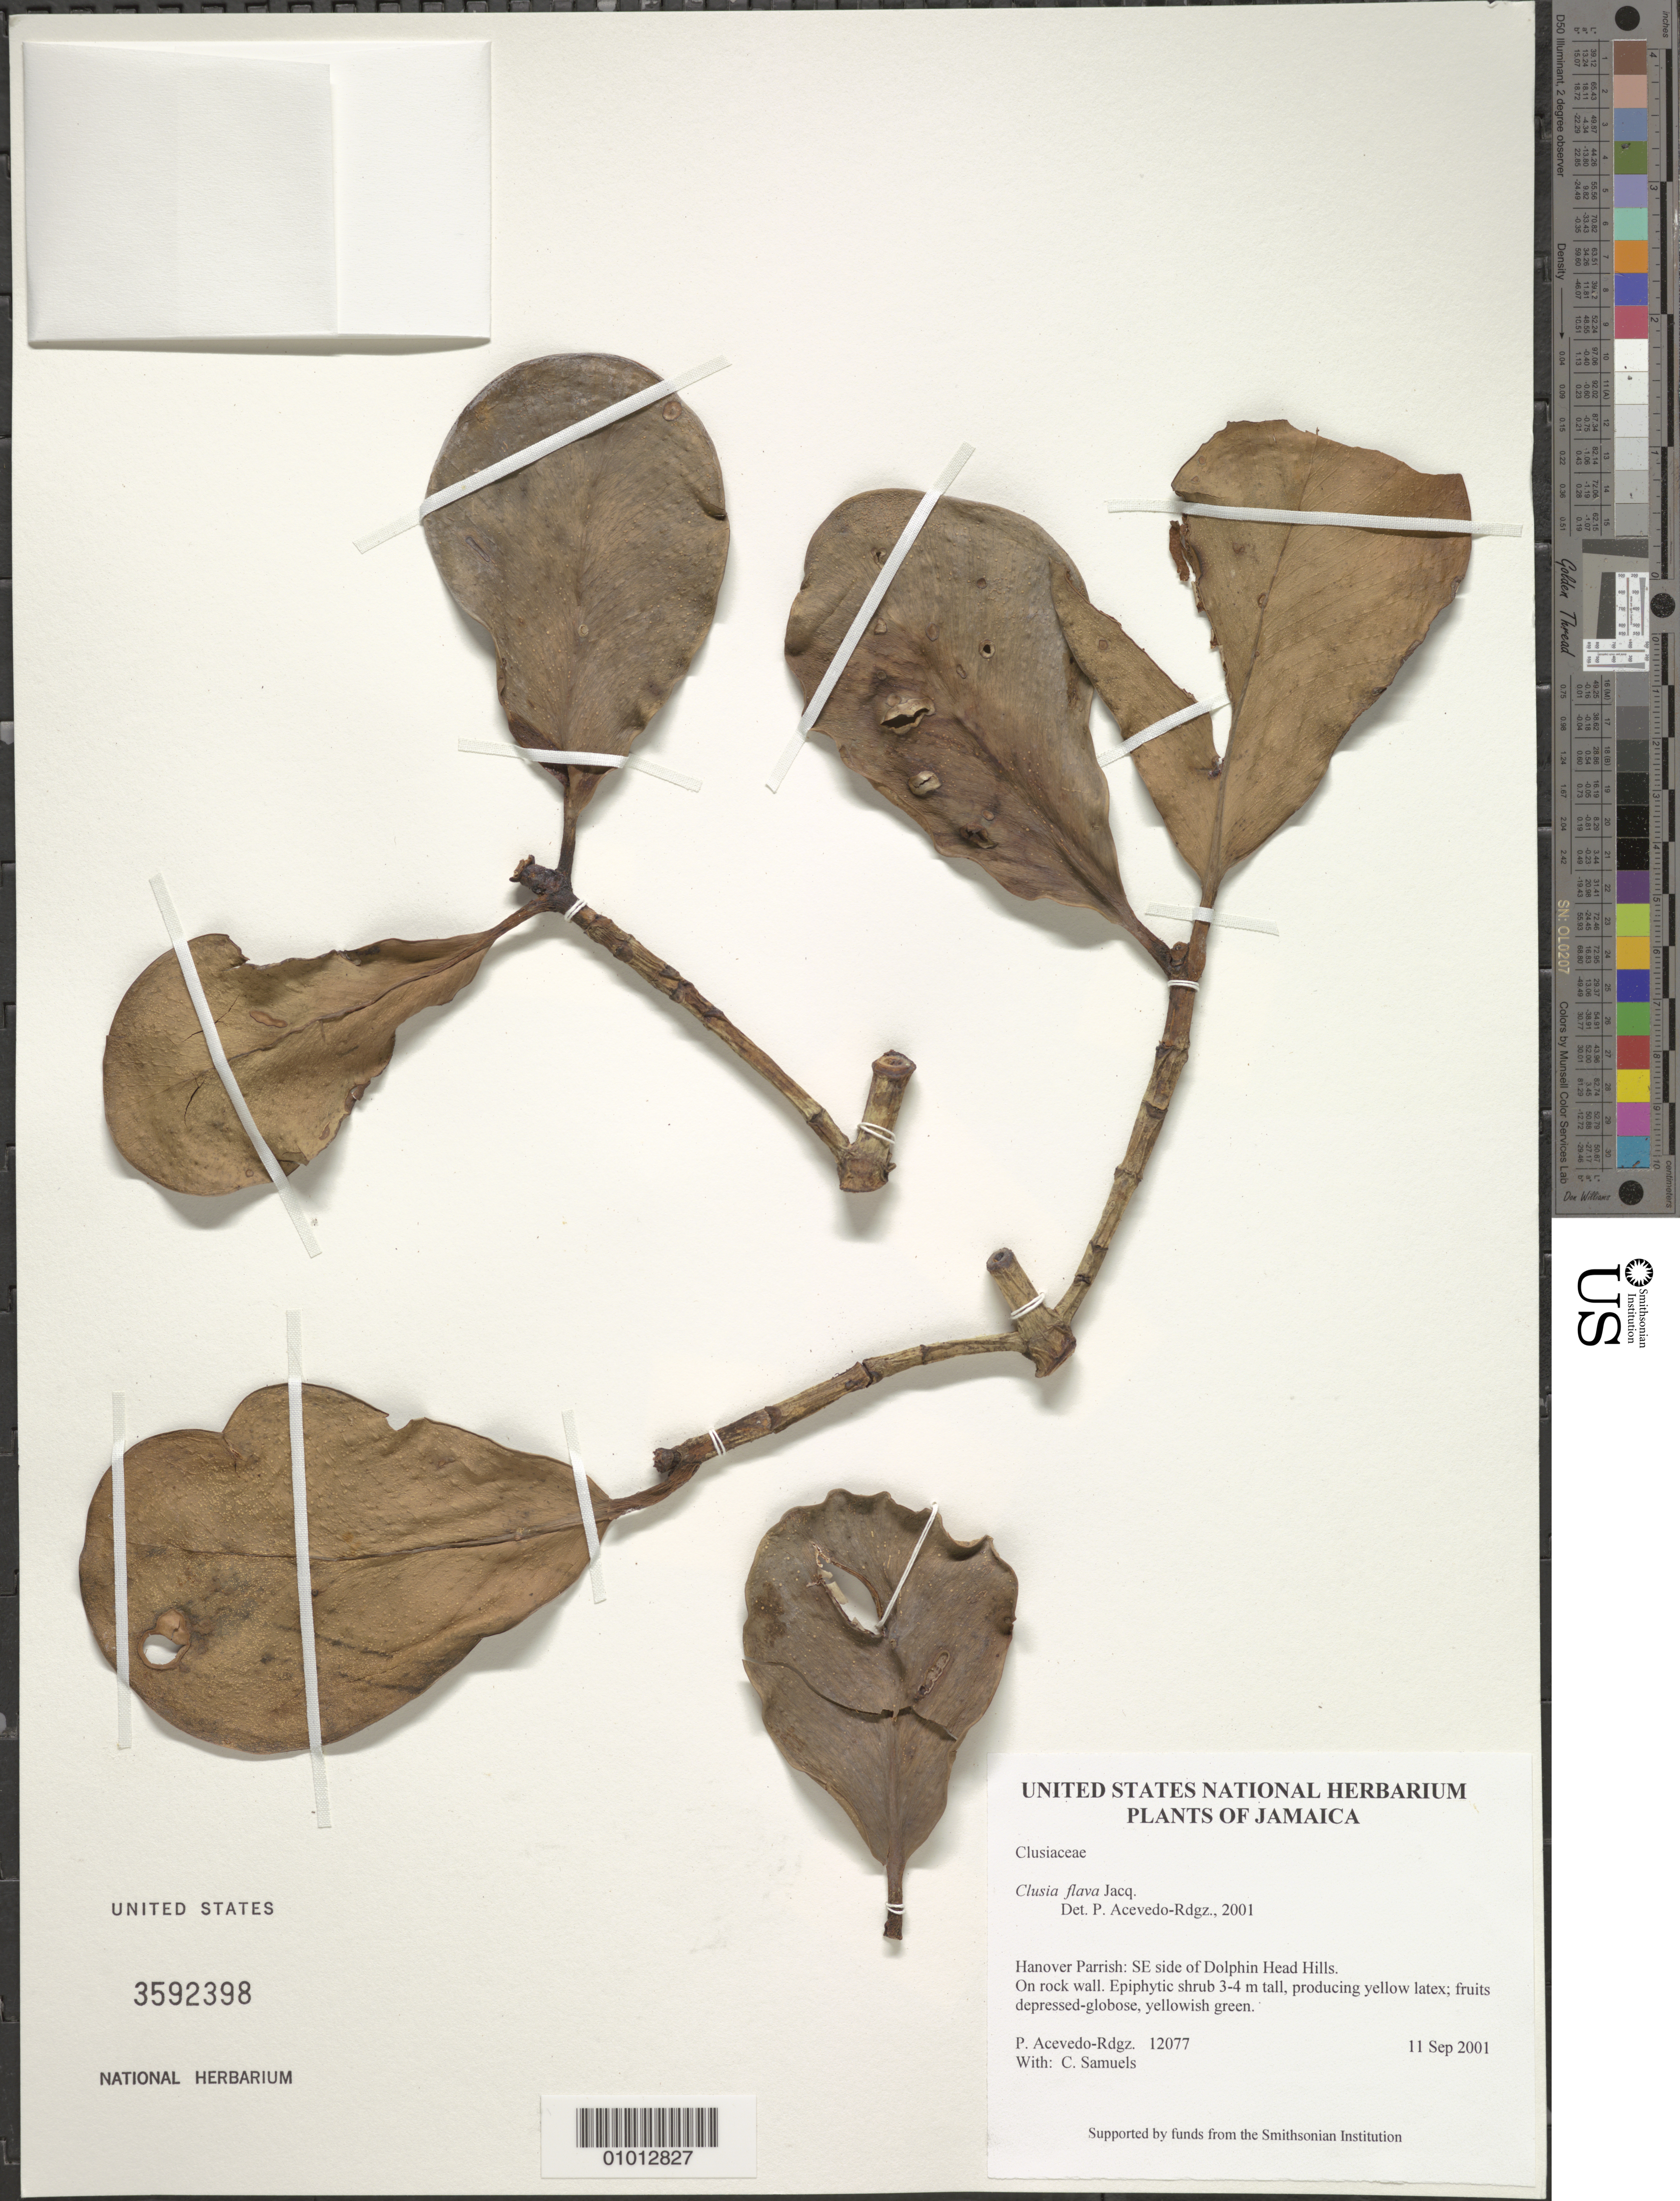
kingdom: Plantae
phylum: Tracheophyta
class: Magnoliopsida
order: Malpighiales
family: Clusiaceae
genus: Clusia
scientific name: Clusia flava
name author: Jacq.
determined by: Acevedo-Rodríguez, P., (BOT), Smithsonian Institution - National Museum of Natural History (UNITED STATES)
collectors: P. Acevedo-Rodr. & C. Samuels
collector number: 12077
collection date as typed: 11 Sep 2001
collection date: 2001-09-11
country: Jamaica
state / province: Hanover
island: Jamaica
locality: Hanover Parrish: SE side of Dolphin Head Hills.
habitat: On rock wall.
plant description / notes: MO, UPRRP, US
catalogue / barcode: US 3592398